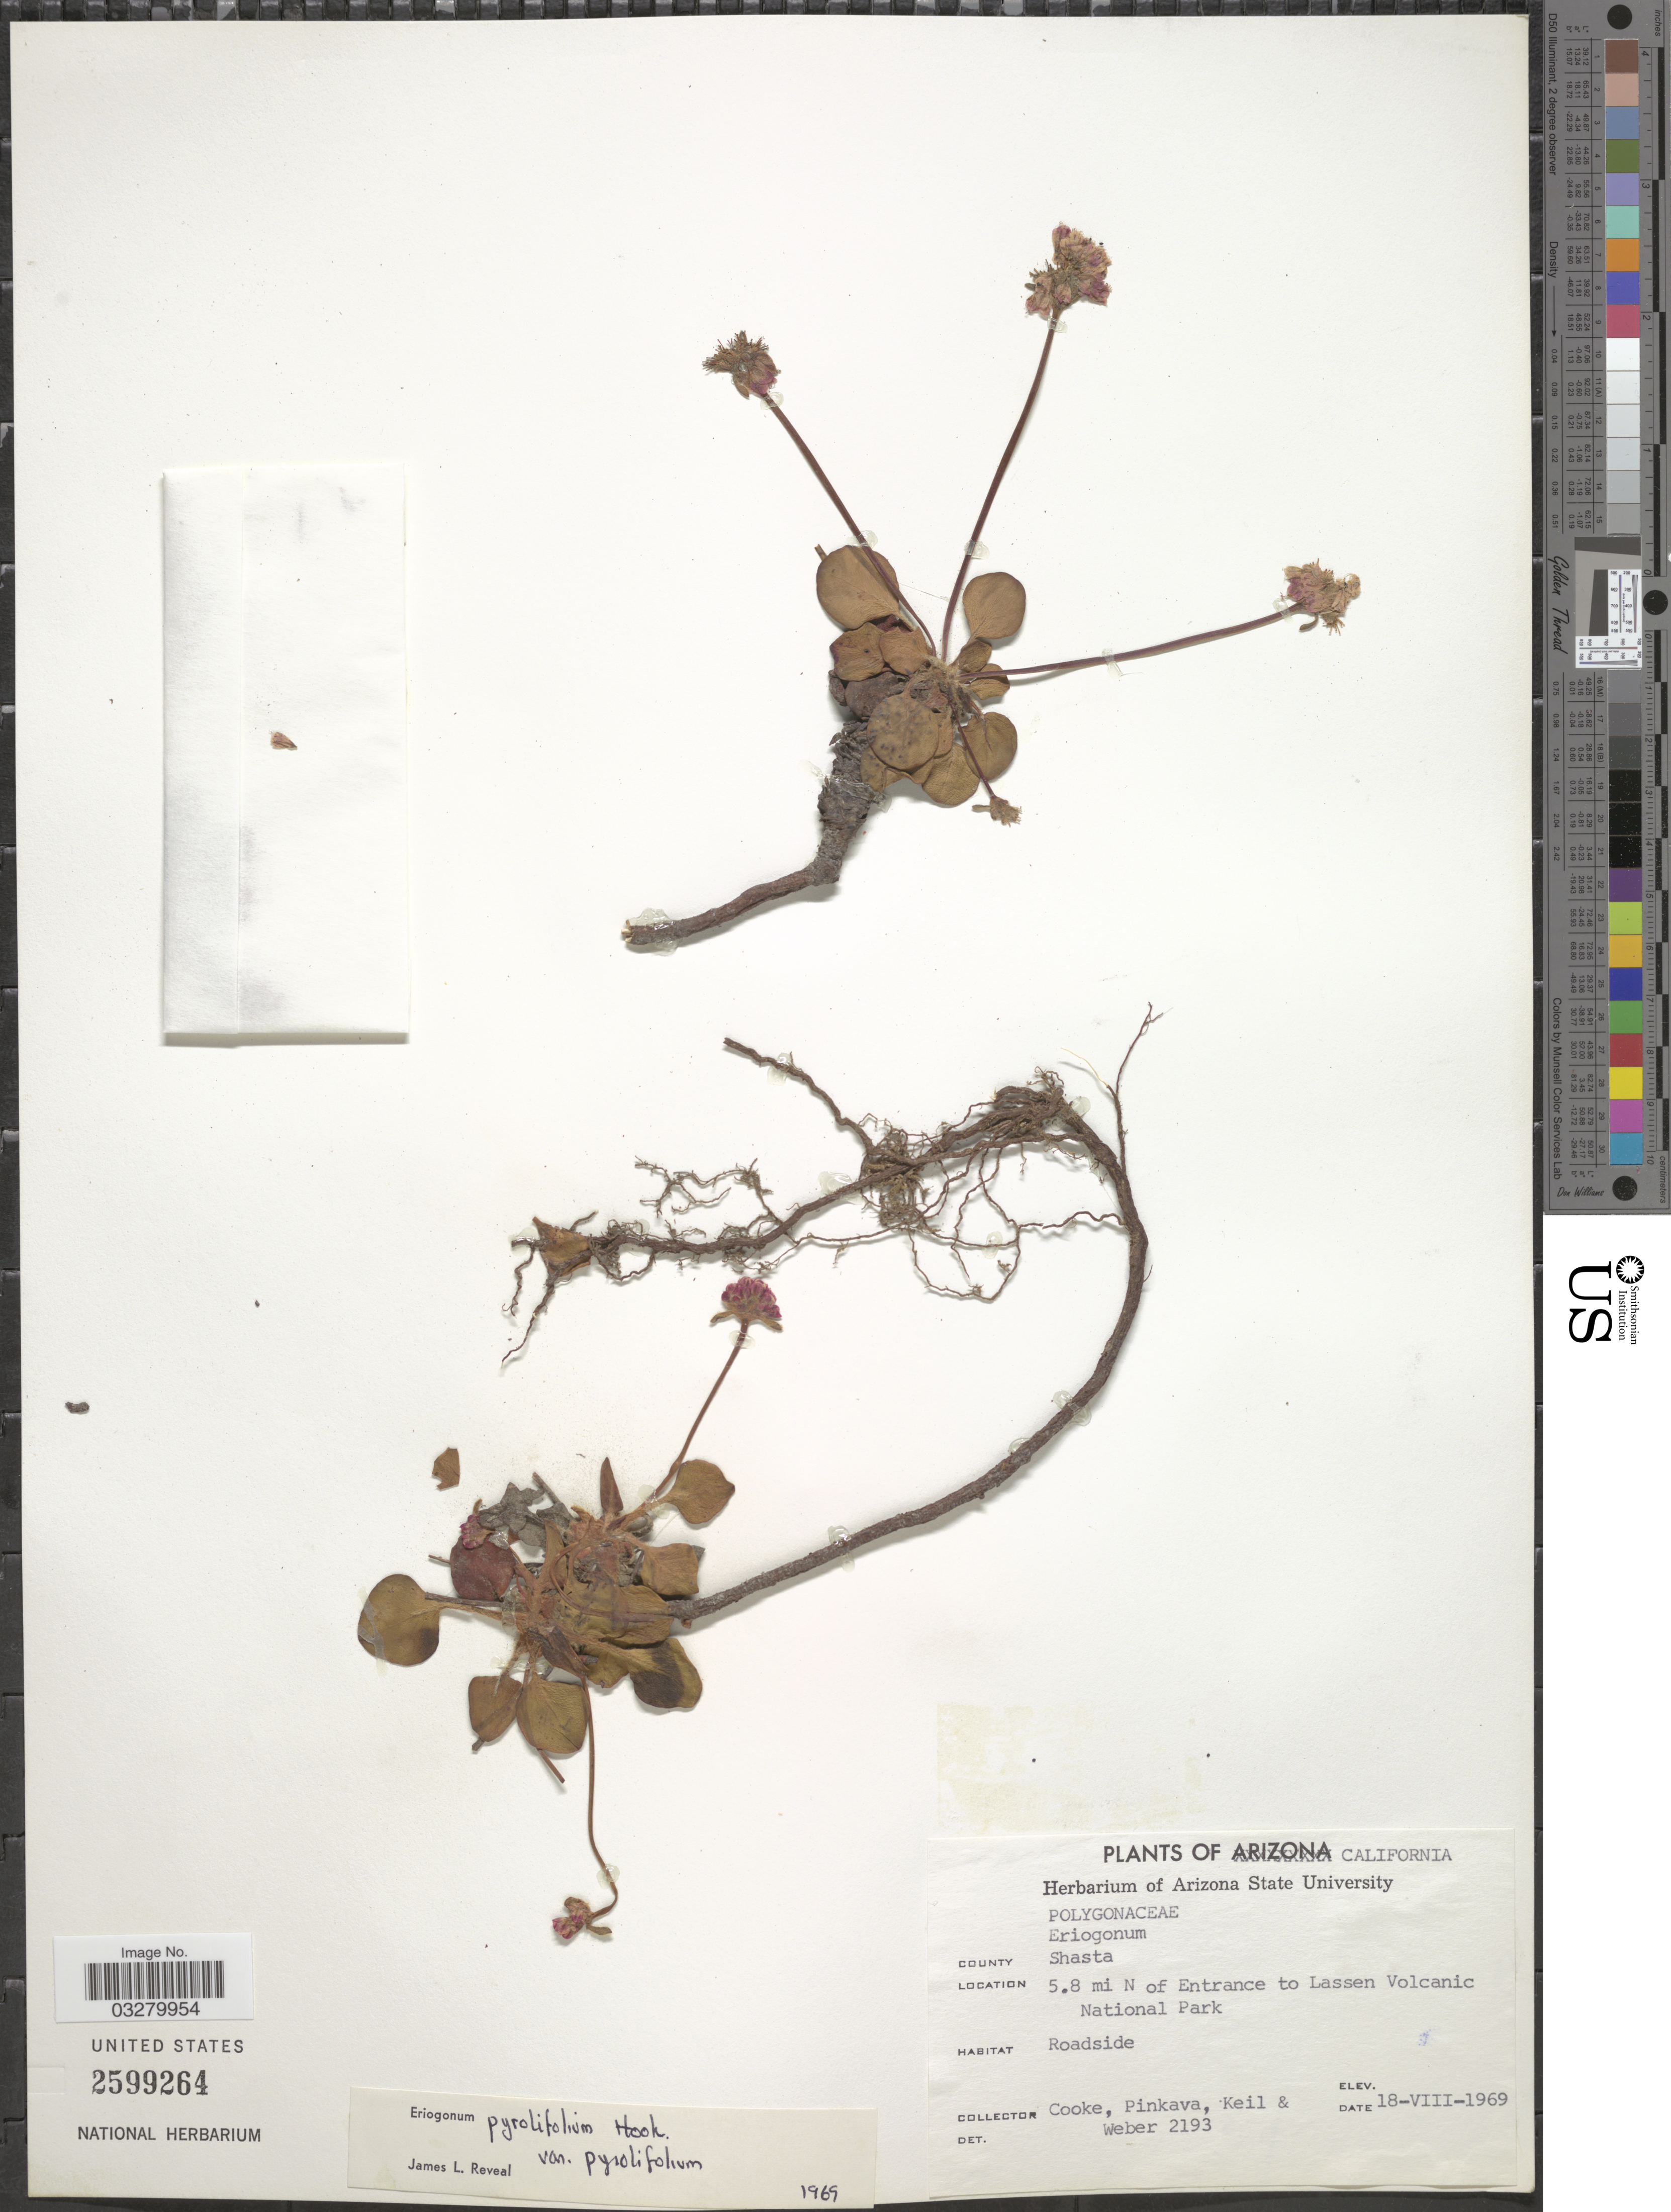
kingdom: Plantae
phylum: Tracheophyta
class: Magnoliopsida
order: Caryophyllales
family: Polygonaceae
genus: Eriogonum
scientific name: Eriogonum pyrolifolium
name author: Hook.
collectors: Cooke, -. Pinkava, Keil & -- Weber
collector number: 2193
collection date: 1969-08-18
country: United States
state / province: California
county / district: Shasta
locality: County Shasta, 5.8 mi N of Entrance to Lassen Volcanic National Park.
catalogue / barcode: US 2599264